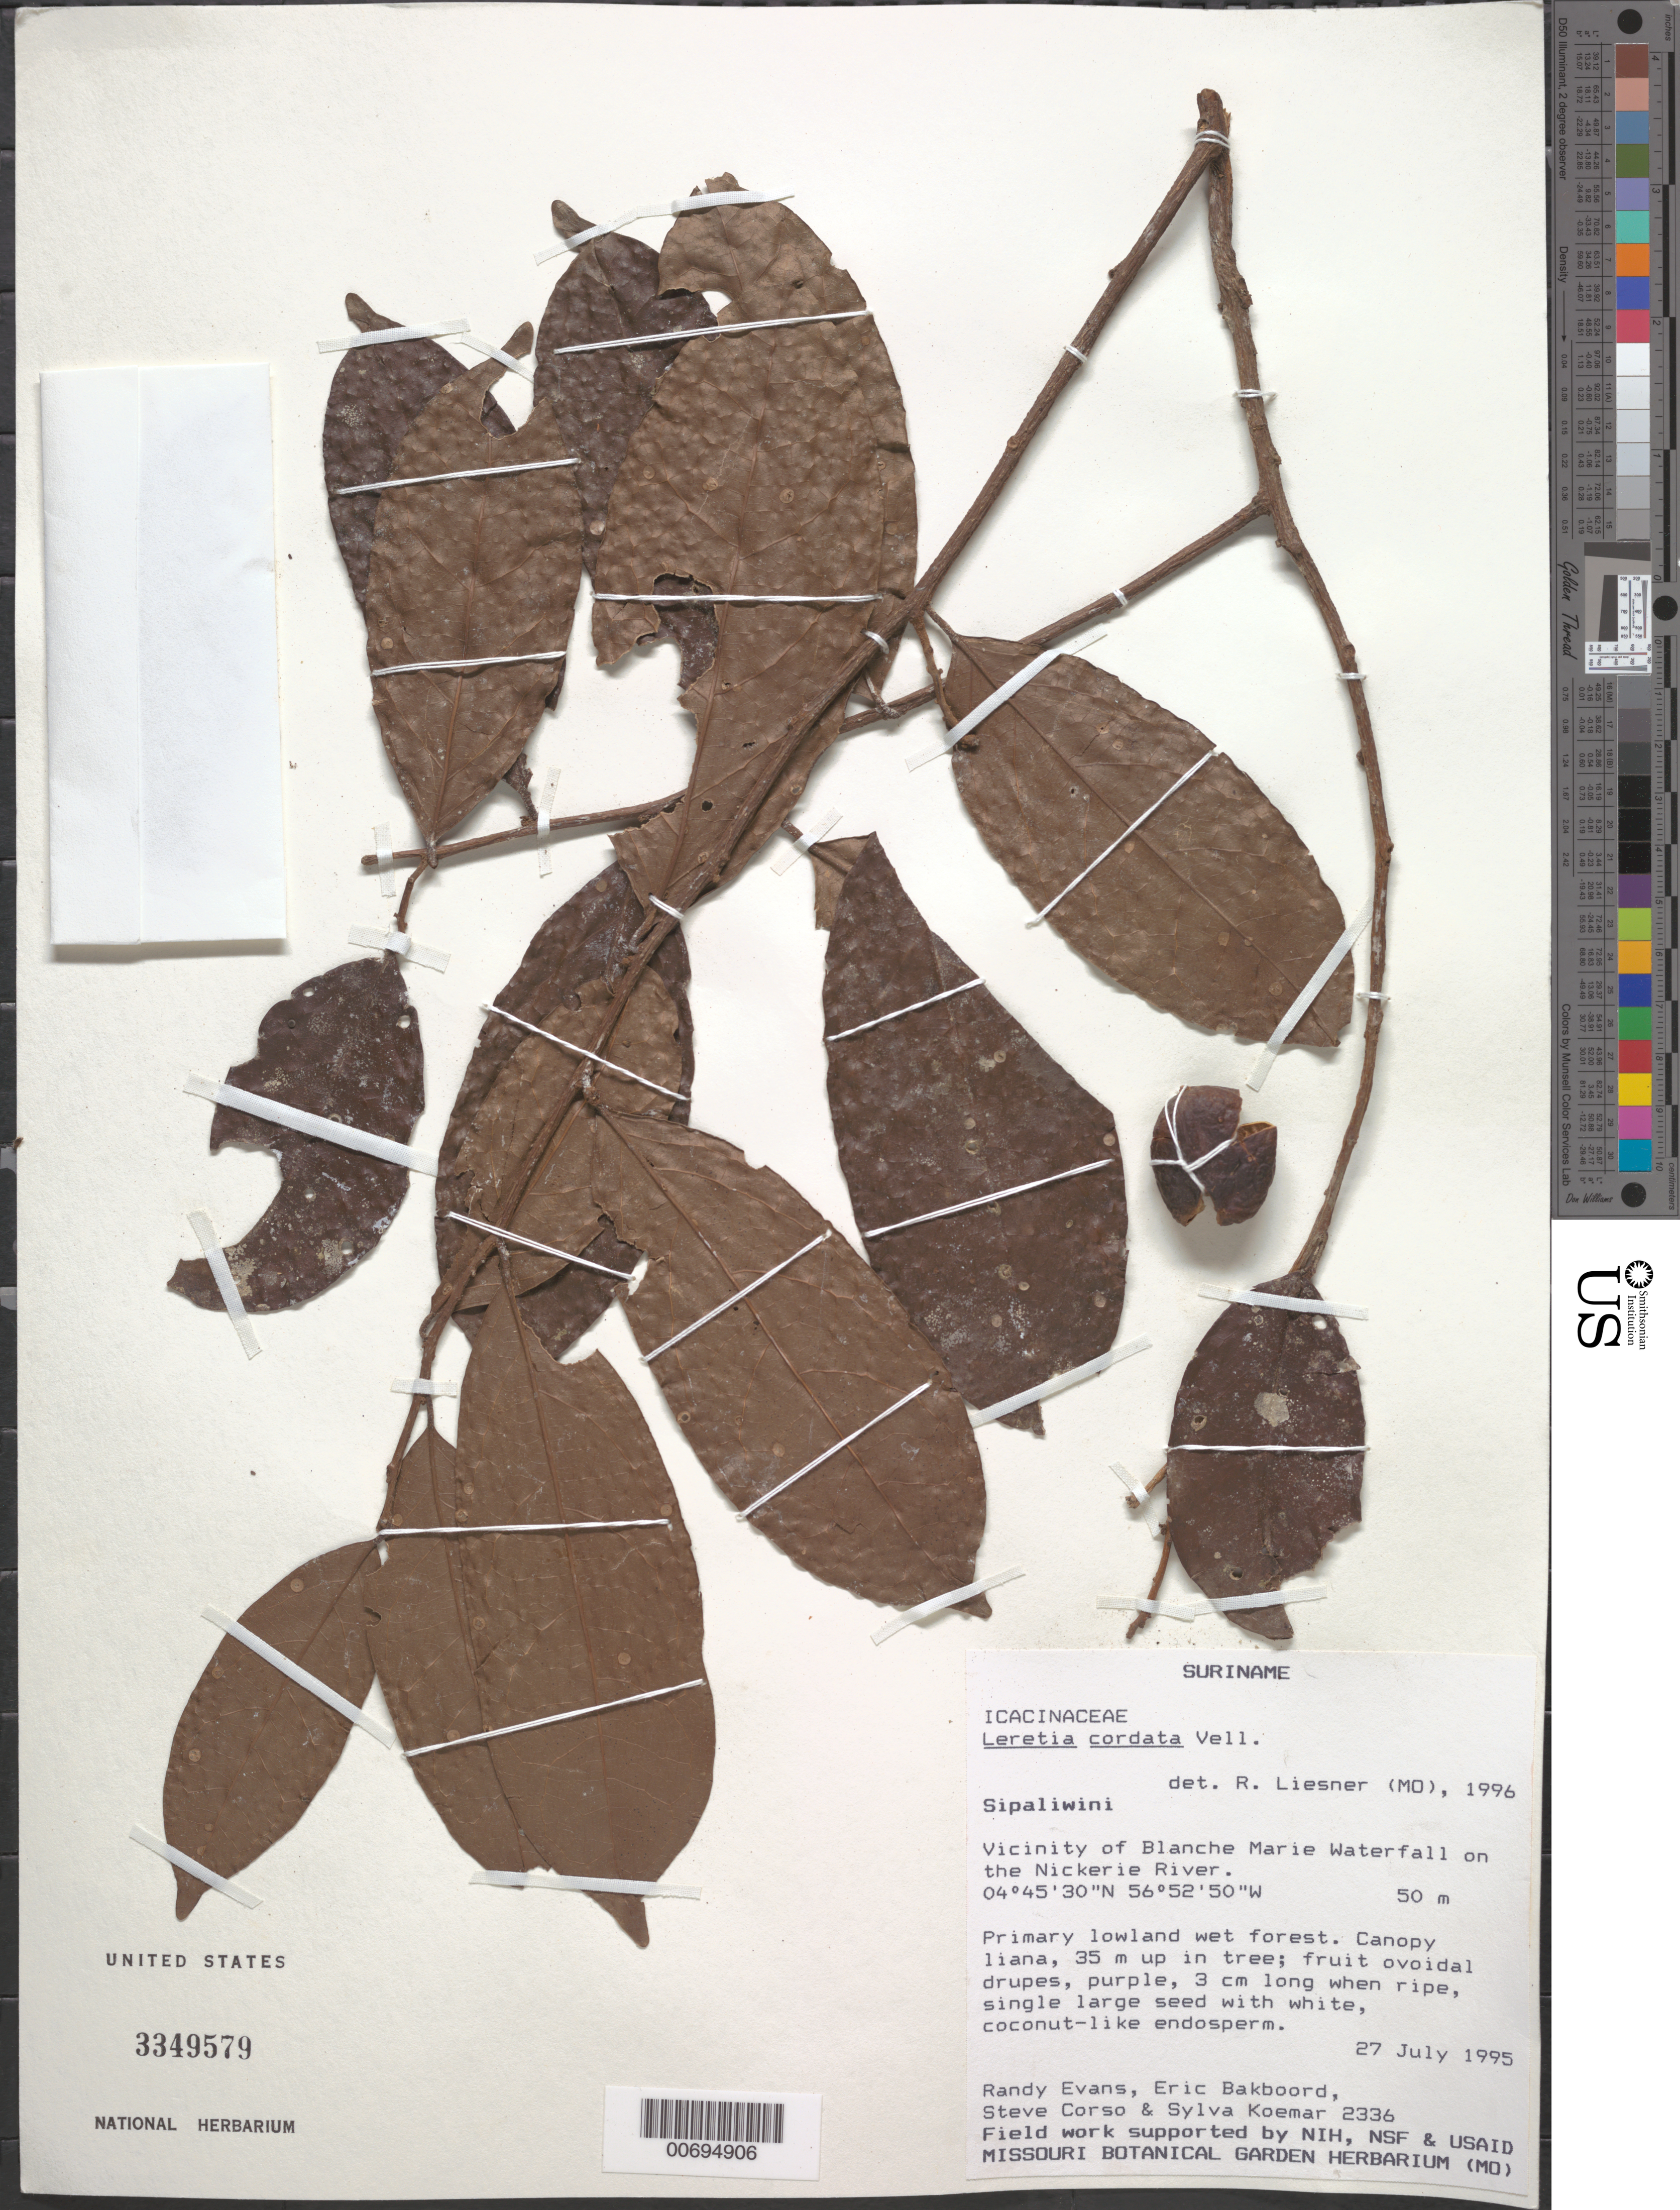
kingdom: Plantae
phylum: Tracheophyta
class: Magnoliopsida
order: Icacinales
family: Icacinaceae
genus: Leretia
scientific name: Leretia cordata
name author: Vell.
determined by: Liesner, R. L.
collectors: R. Evans, E. Bakboord, S. Corso & S. Koemar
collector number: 2336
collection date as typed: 27-Jul-95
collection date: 1995-07-27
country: Suriname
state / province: Sipaliwini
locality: Blanche Marie Waterfall, vic., on Nickerie R.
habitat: Primary lowland wet forest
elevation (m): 50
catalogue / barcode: US 3349579